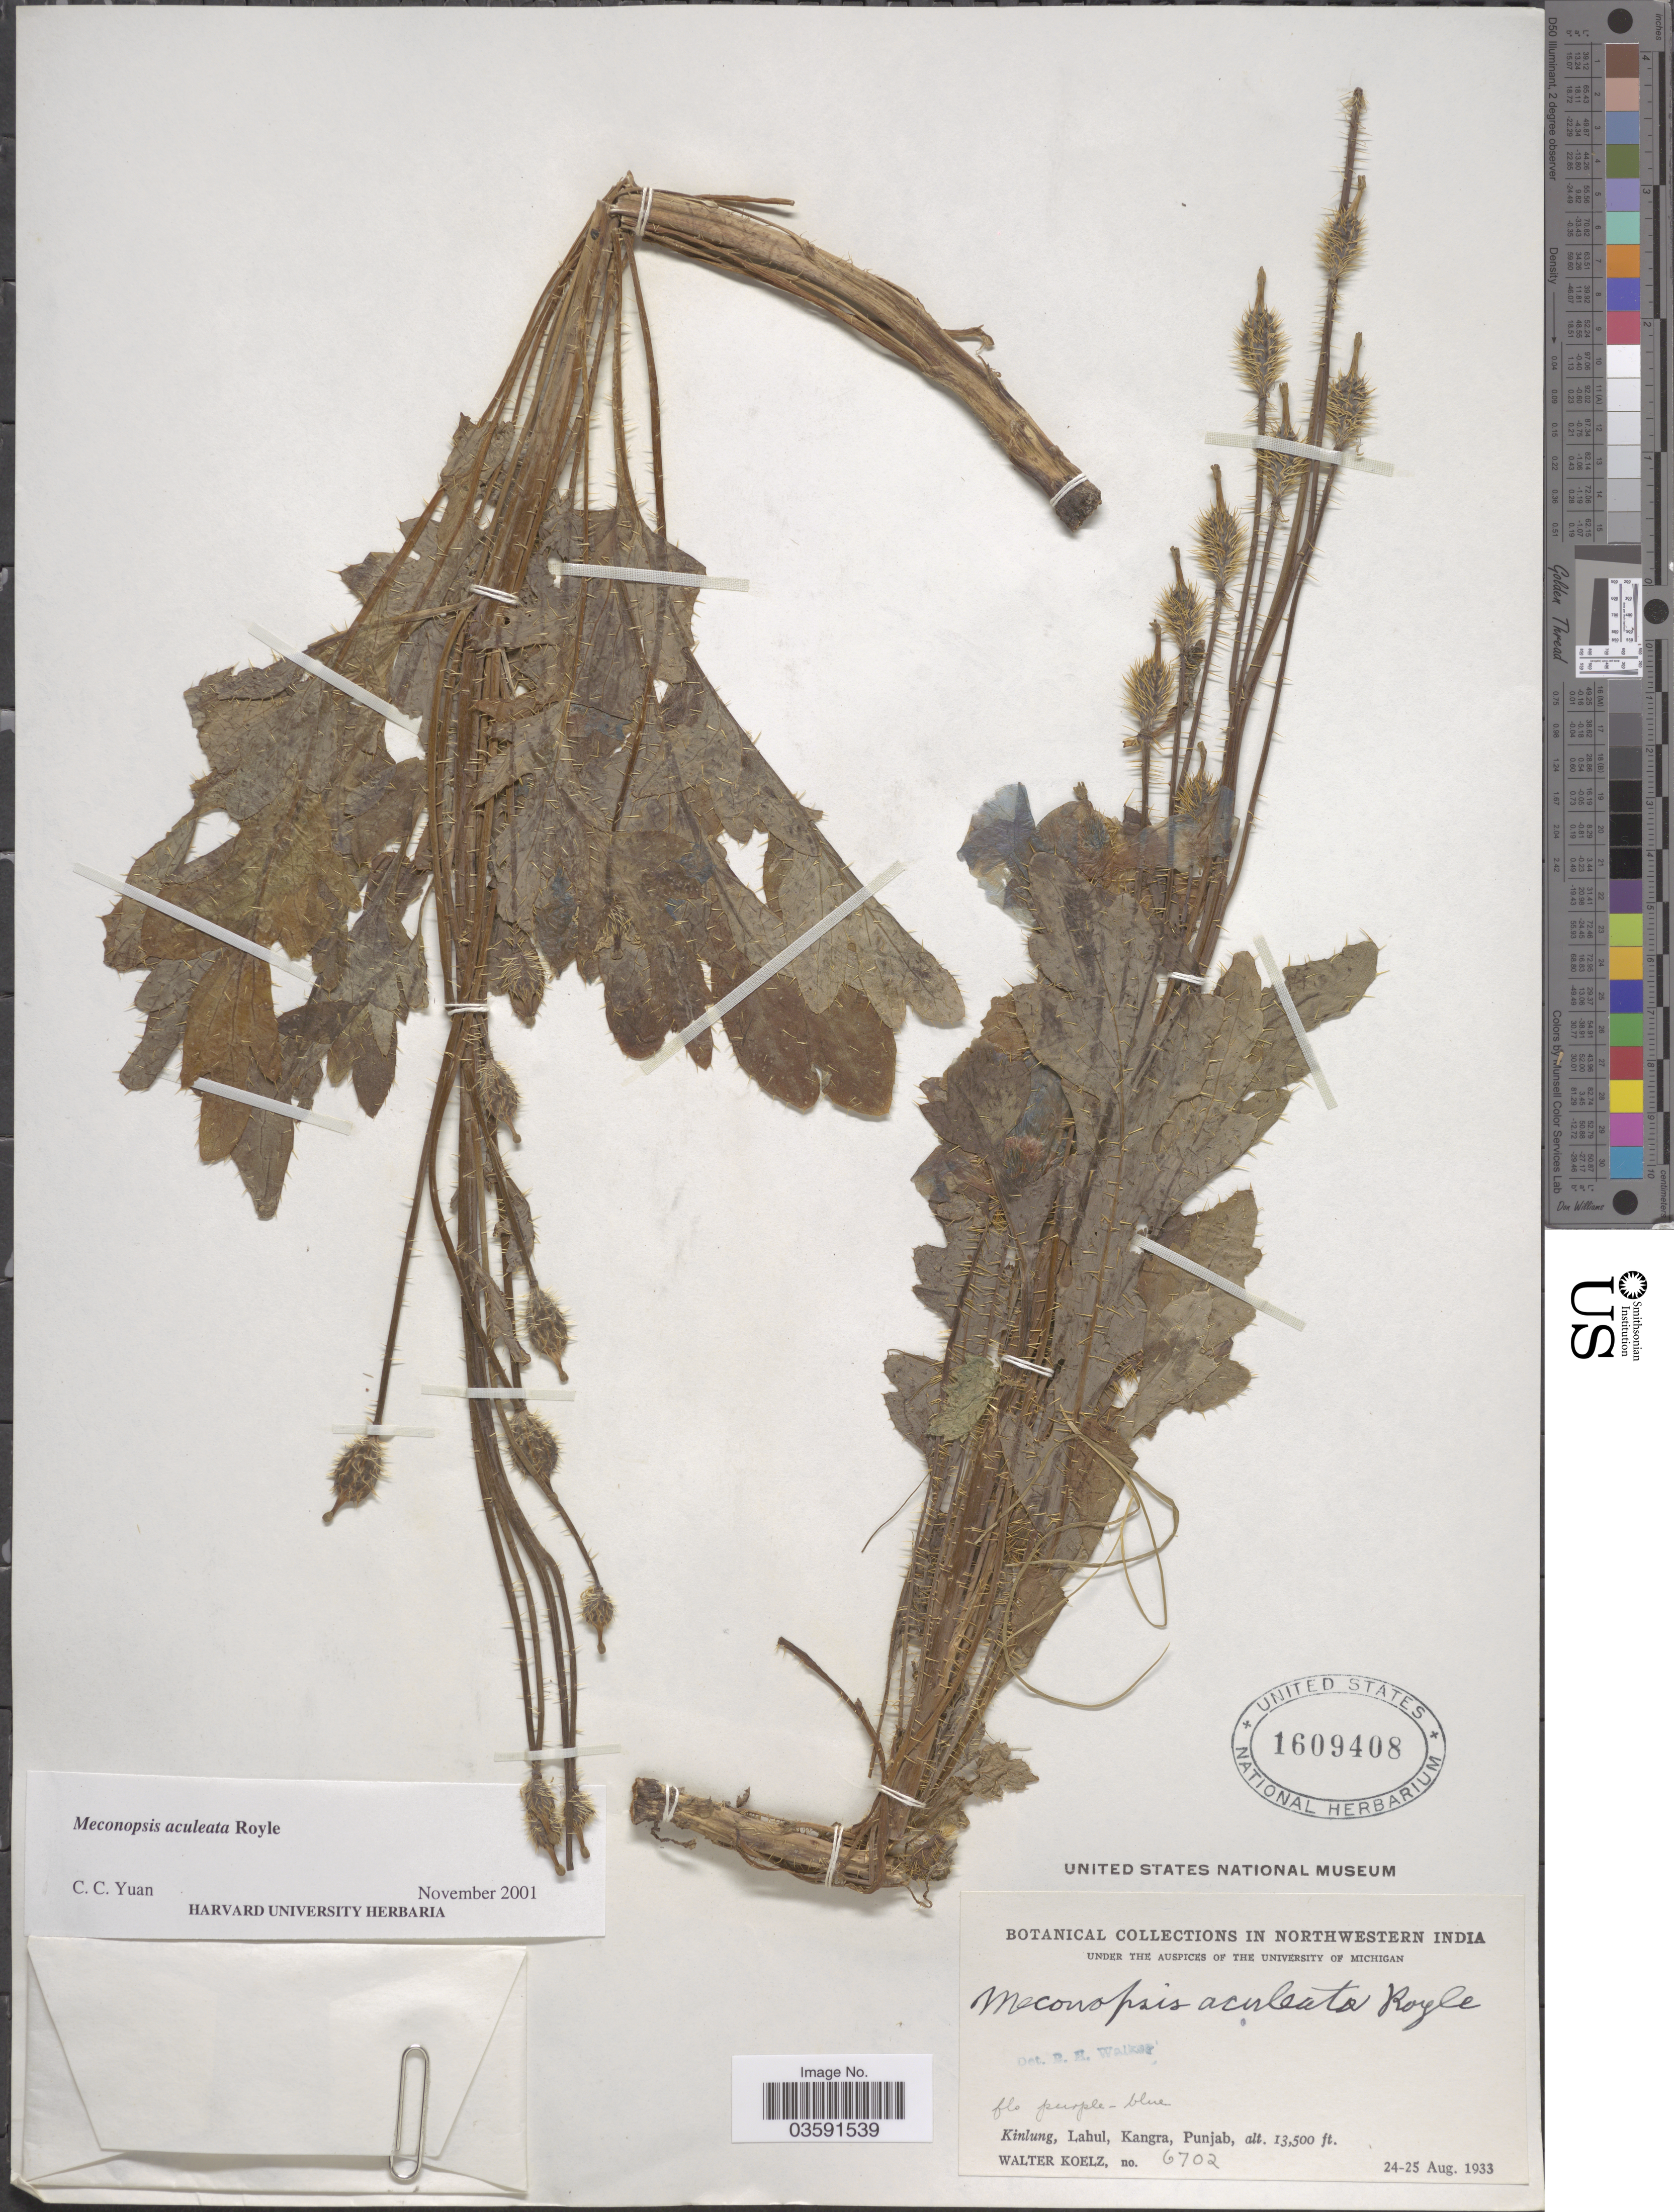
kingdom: Plantae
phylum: Tracheophyta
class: Magnoliopsida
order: Ranunculales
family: Papaveraceae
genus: Meconopsis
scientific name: Meconopsis aculeata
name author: Royle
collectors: W. N. Koelz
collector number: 6702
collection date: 1933-08-24/1933-08-25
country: India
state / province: Punjab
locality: Northwestern India. Kinlung, Lahul, Kangra.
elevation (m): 4115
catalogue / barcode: US 1609408